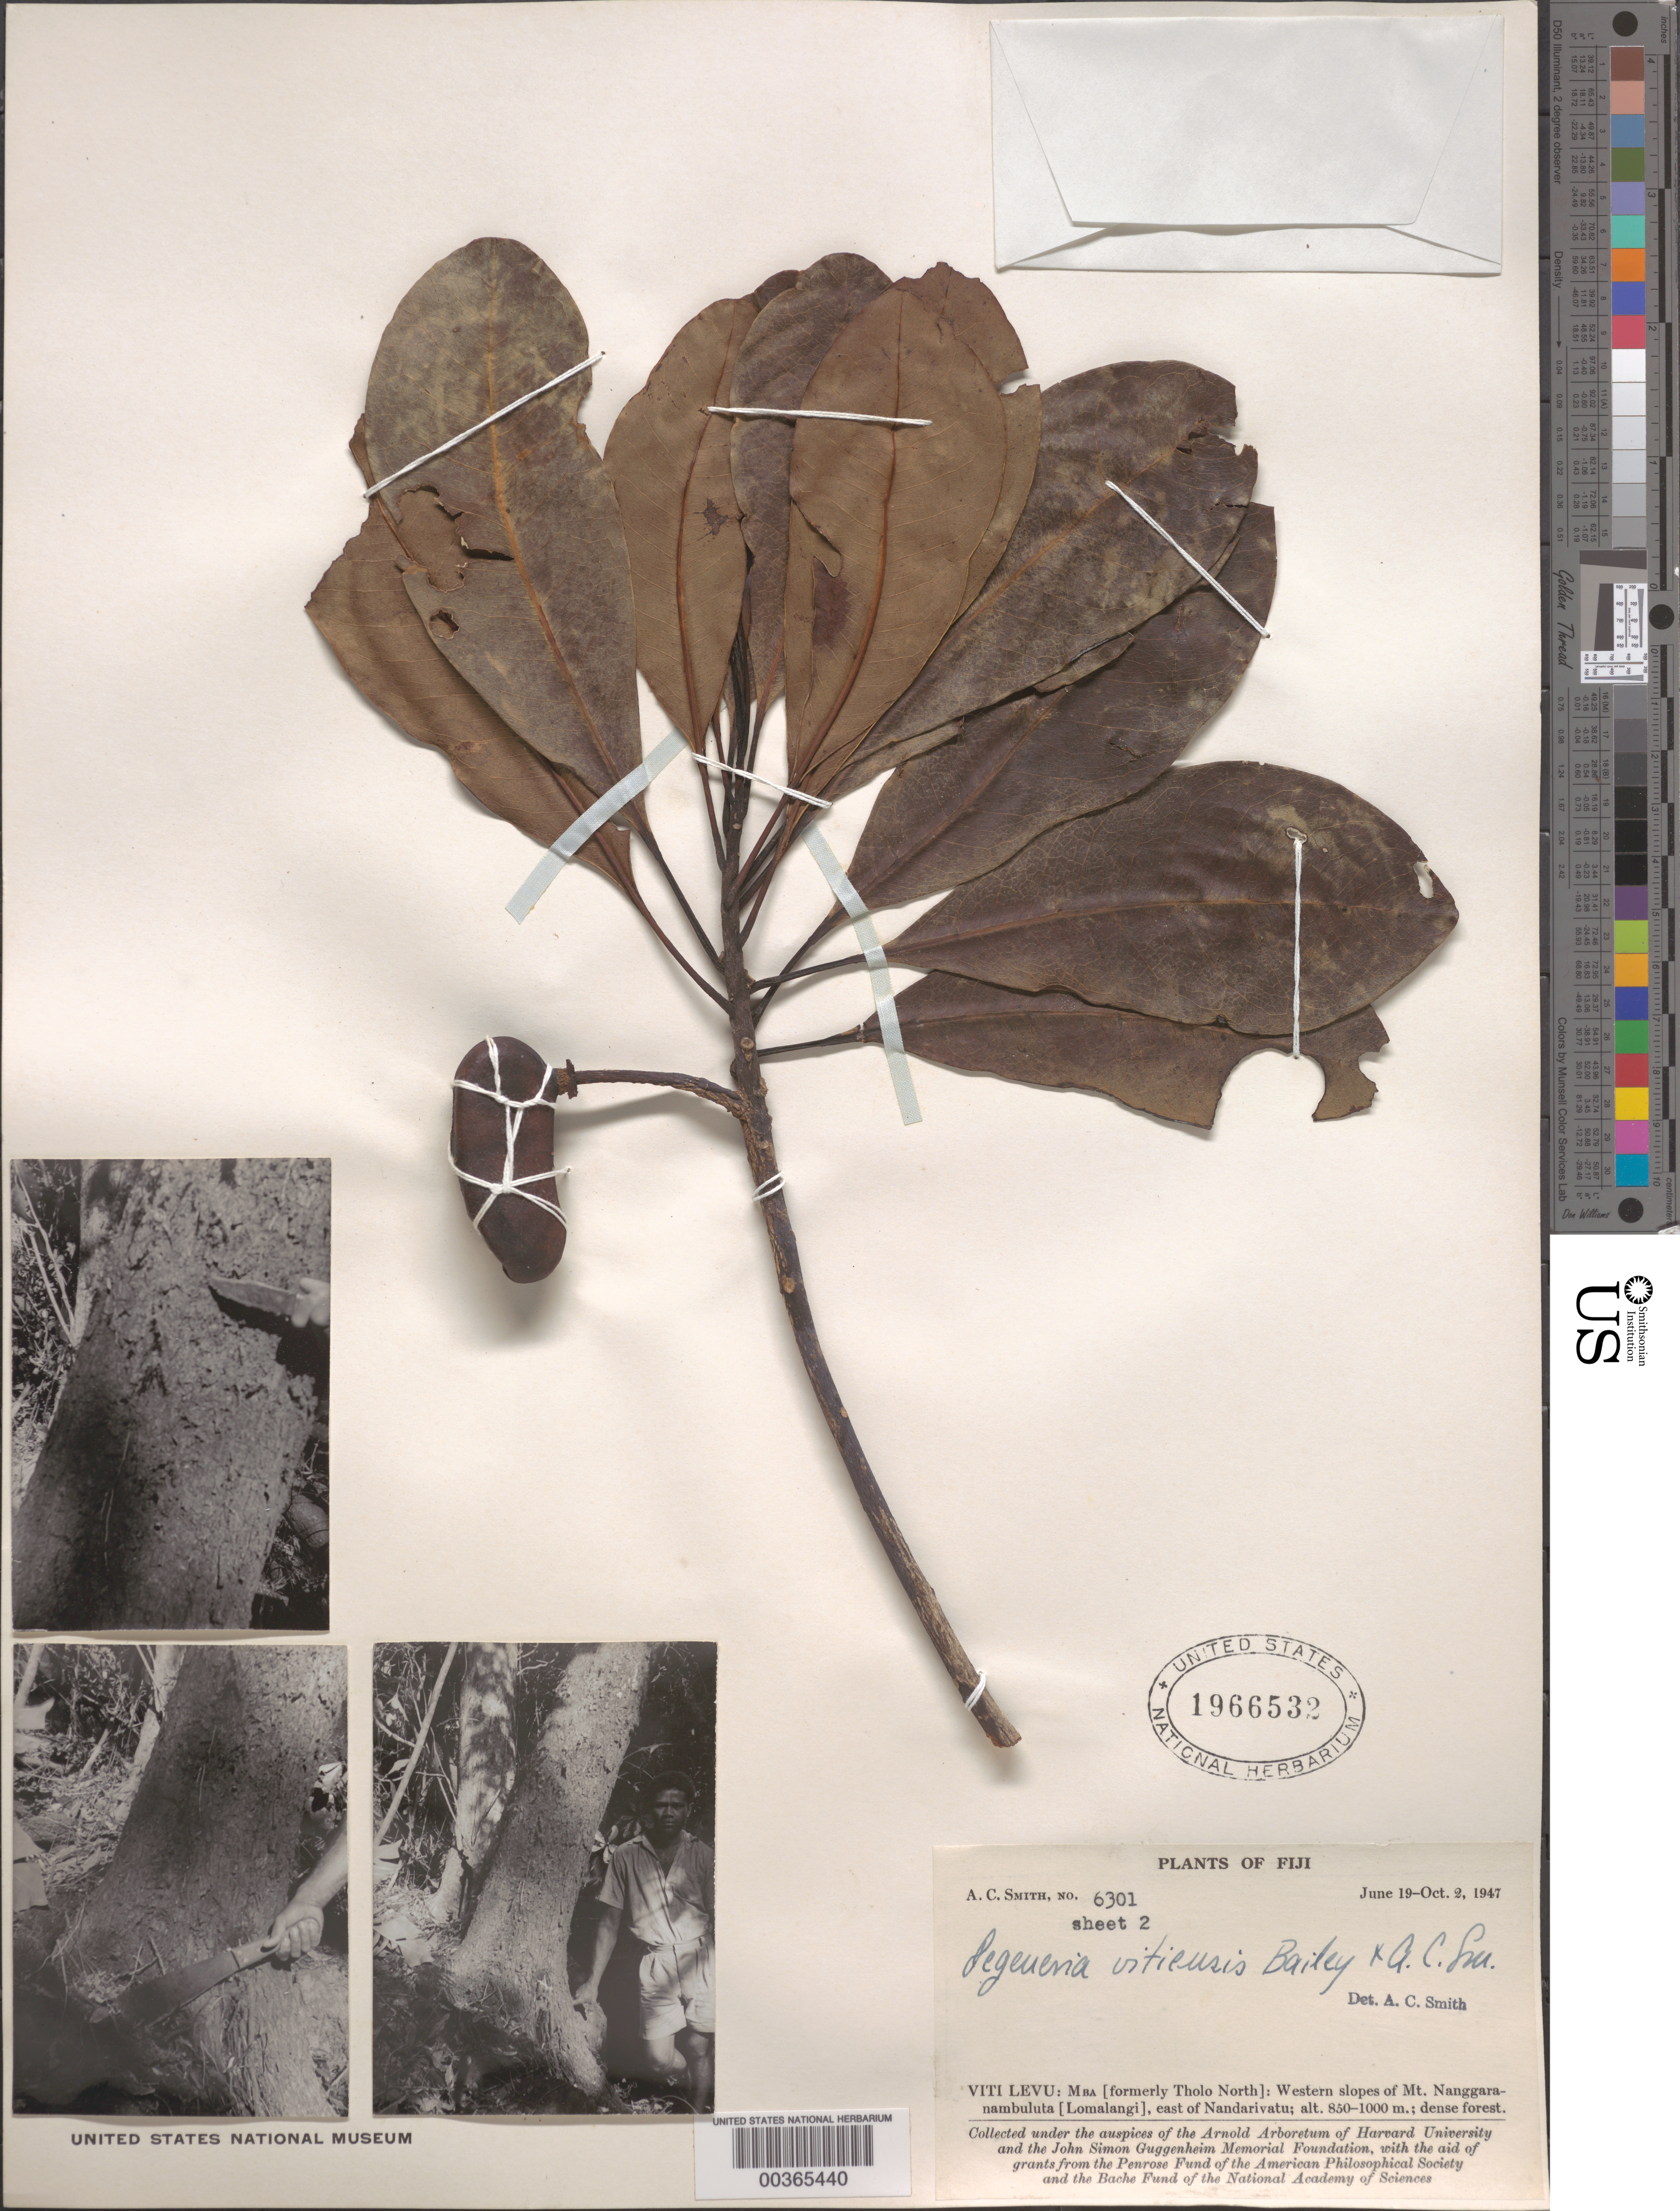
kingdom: Plantae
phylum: Tracheophyta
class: Magnoliopsida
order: Magnoliales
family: Degeneriaceae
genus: Degeneria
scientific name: Degeneria vitiensis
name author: L.W. Bailey & A.C. Sm.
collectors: A. C. Smith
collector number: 6301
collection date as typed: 19 Jun 1947 to 02 Oct 1947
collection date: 1947-06-19/1947-10-02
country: Fiji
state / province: Western Division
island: Viti Levu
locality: Mba Prov., w slope of mt nanggaranambuluta (lomalanga), e of nandarivatu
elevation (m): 850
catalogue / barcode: US 1966532